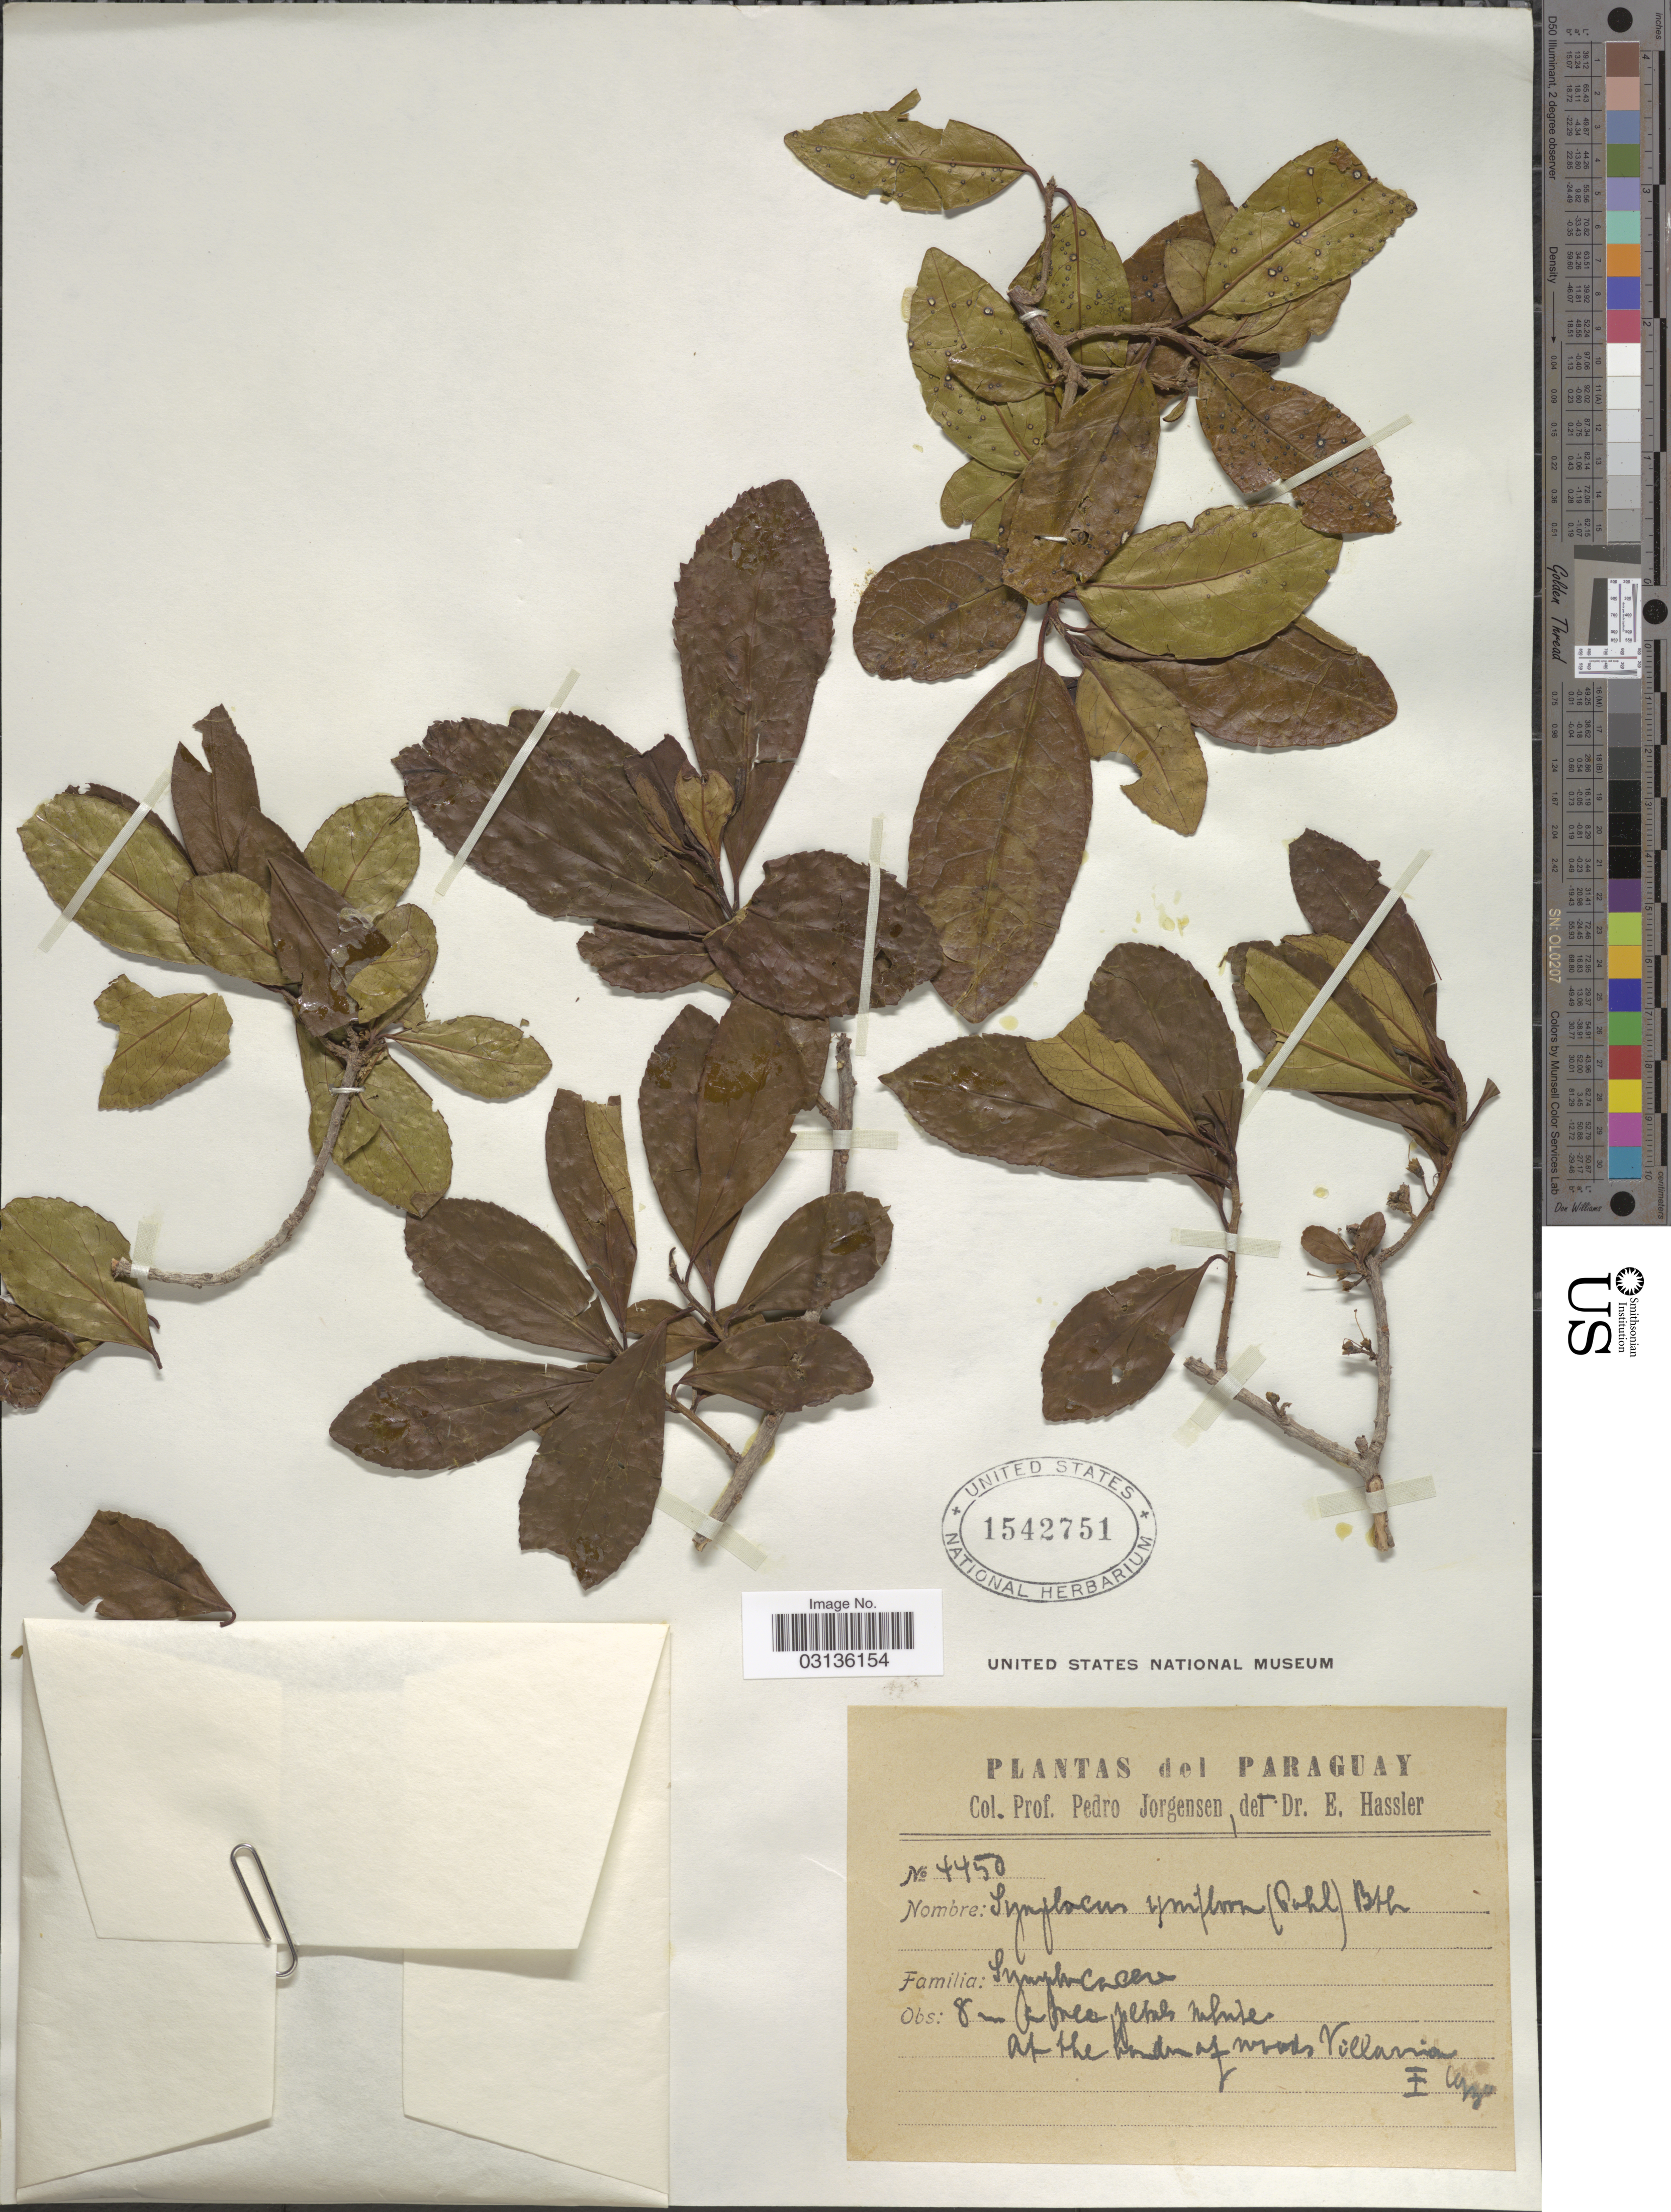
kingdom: Plantae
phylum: Tracheophyta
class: Magnoliopsida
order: Ericales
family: Symplocaceae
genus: Symplocos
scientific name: Symplocos uniflora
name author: (Pohl) Benth.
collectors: P. Jörgensen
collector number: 4450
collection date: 1930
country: Paraguay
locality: At the border of woods Villarica.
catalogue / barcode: US 1542751